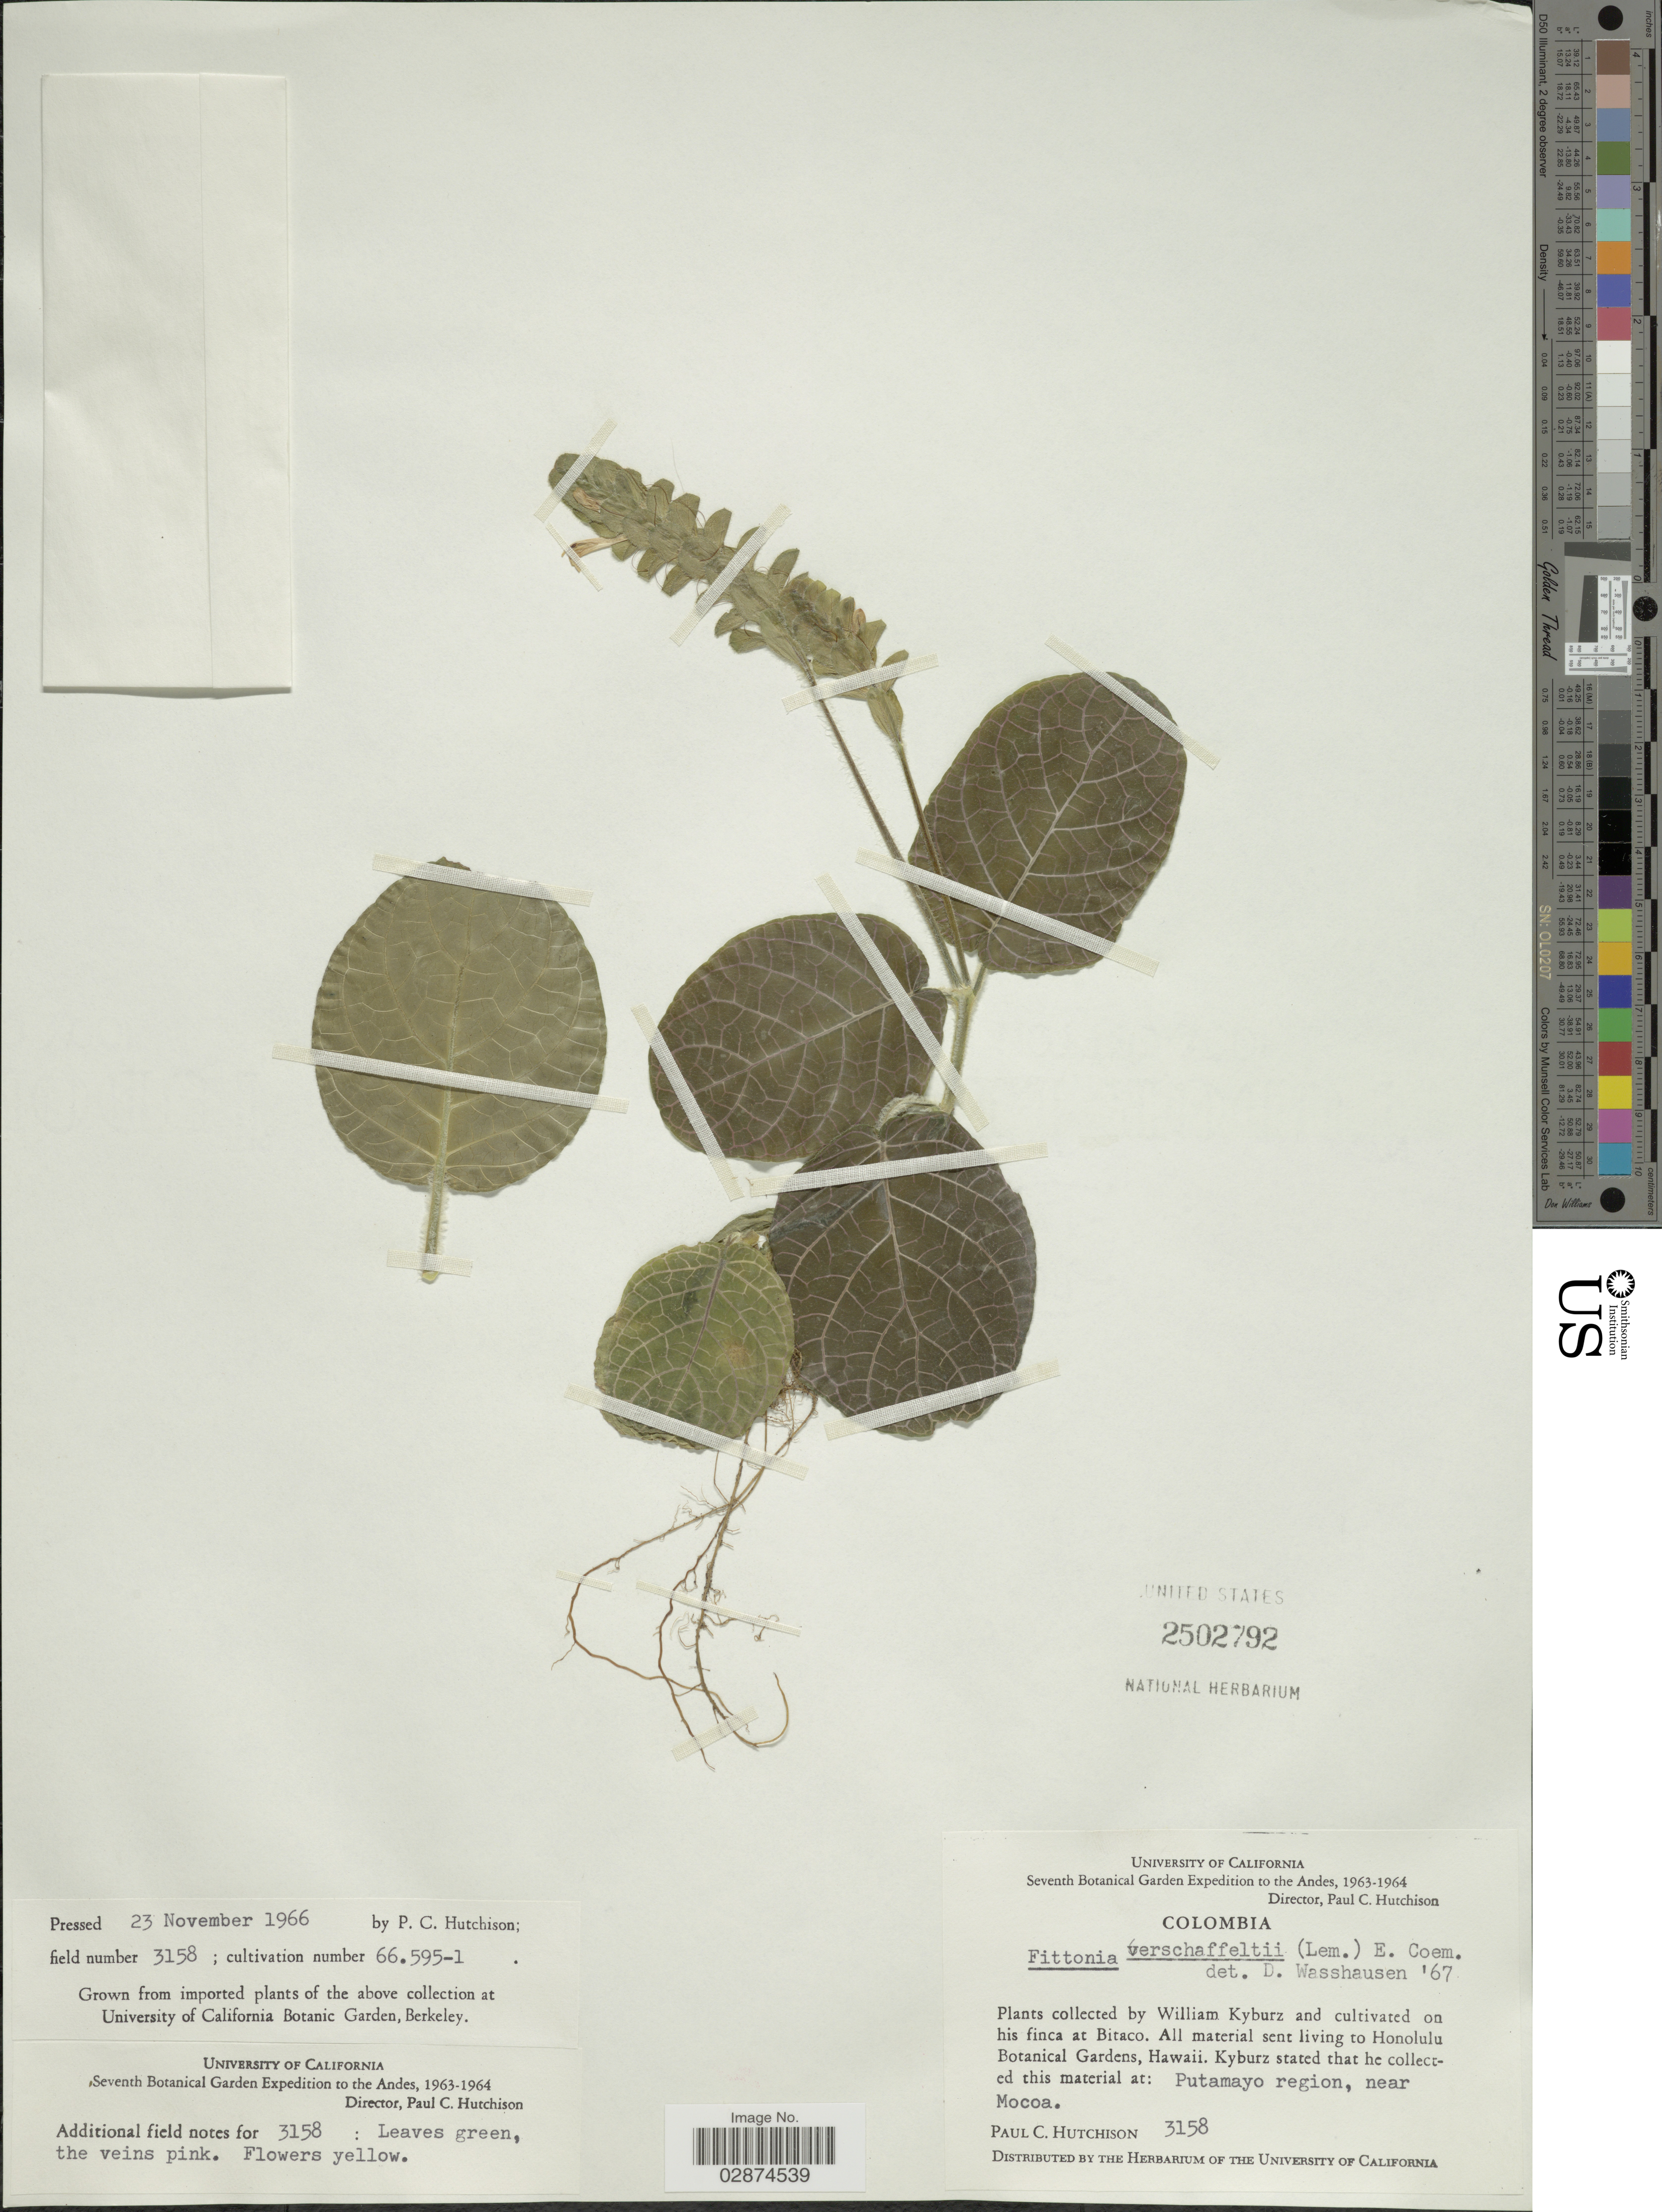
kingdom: Plantae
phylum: Tracheophyta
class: Magnoliopsida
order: Lamiales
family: Acanthaceae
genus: Fittonia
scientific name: Fittonia albivenis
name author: (Lindl. ex Veitch) Brummitt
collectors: W. Kyburz & P. C. Hutchison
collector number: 3158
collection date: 1963/1964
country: Colombia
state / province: Valle del Cauca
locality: His finca at Bitaco. Putamayo region, near Mocoa.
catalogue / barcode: US 2502792